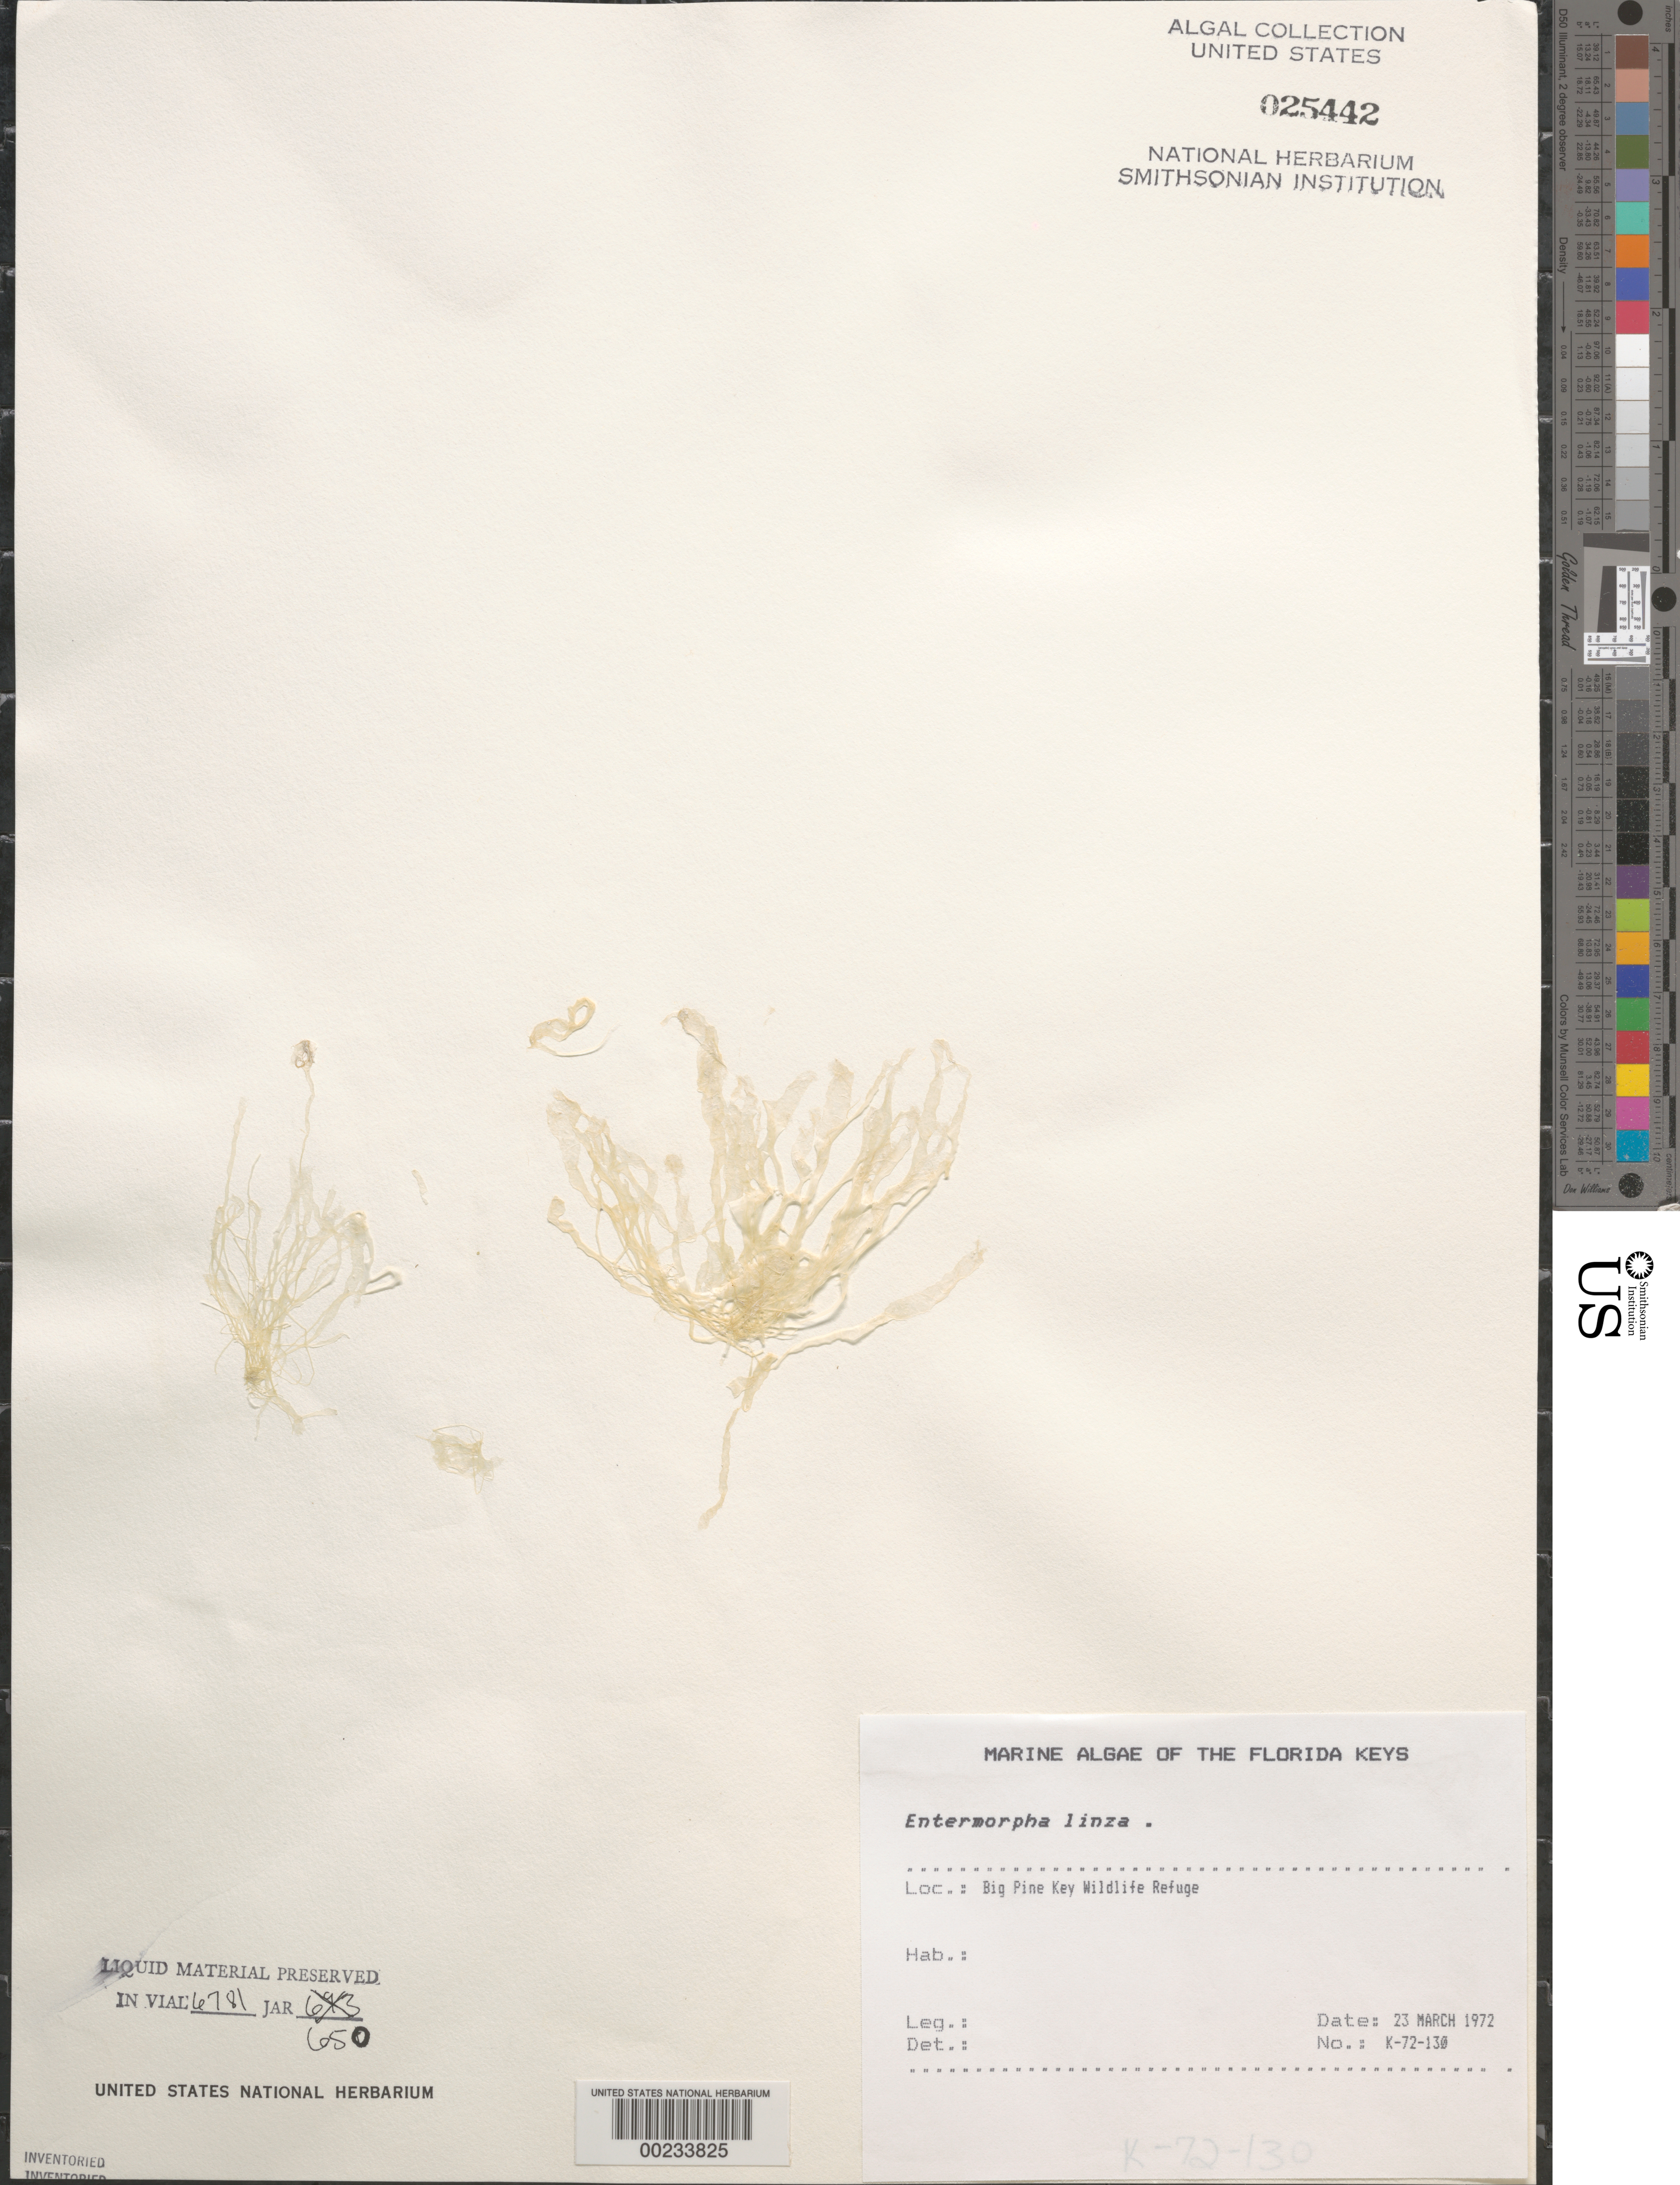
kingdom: Plantae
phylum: Chlorophyta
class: Ulvophyceae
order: Ulvales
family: Ulvaceae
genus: Ulva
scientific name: Ulva clathrata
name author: (Roth) C. Agardh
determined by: Algae name updating Project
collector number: K-72-130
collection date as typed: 23 Mar 1972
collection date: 1972-03-23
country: United States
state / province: Florida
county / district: Monroe County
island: Big Pine Key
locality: Big Pine Key Wildlife Refuge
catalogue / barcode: US 25442